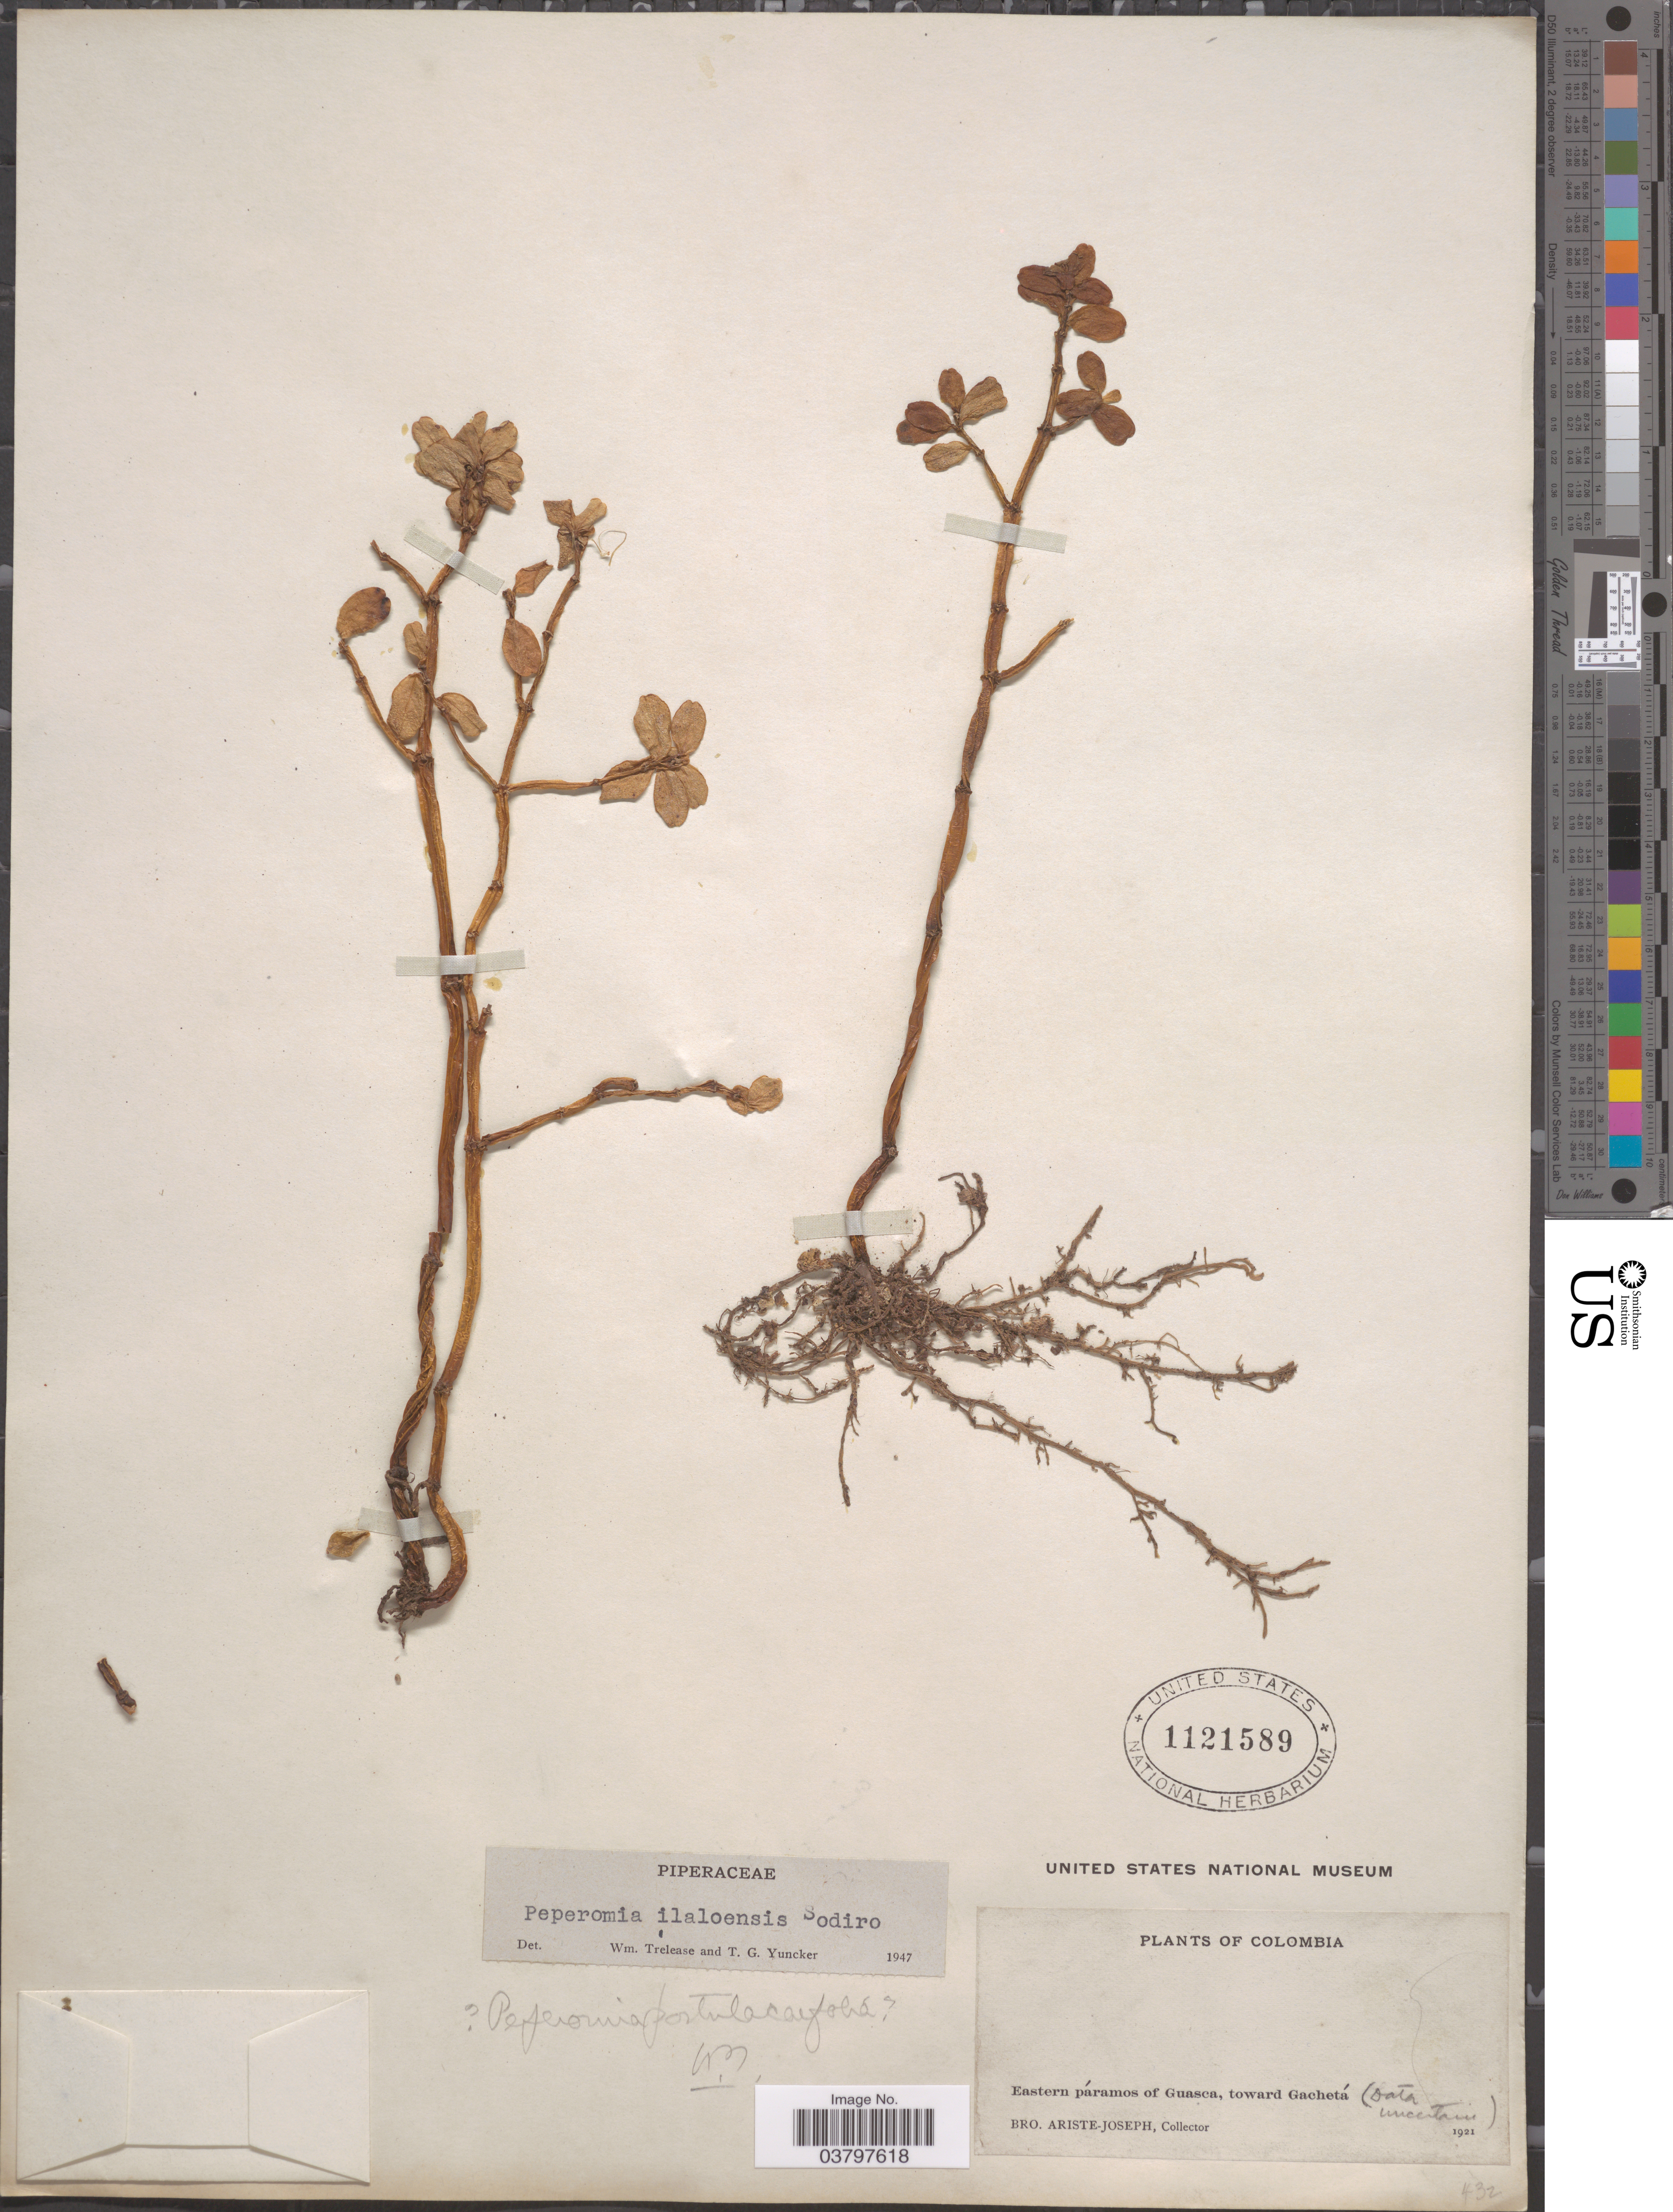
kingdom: Plantae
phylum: Tracheophyta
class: Magnoliopsida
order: Piperales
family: Piperaceae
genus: Peperomia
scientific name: Peperomia ilaloensis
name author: Sodiro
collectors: Bro. Ariste-Joseph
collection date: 1921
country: Colombia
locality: Eastern páramos of Guasca, toward Gachetá.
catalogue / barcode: US 1121589